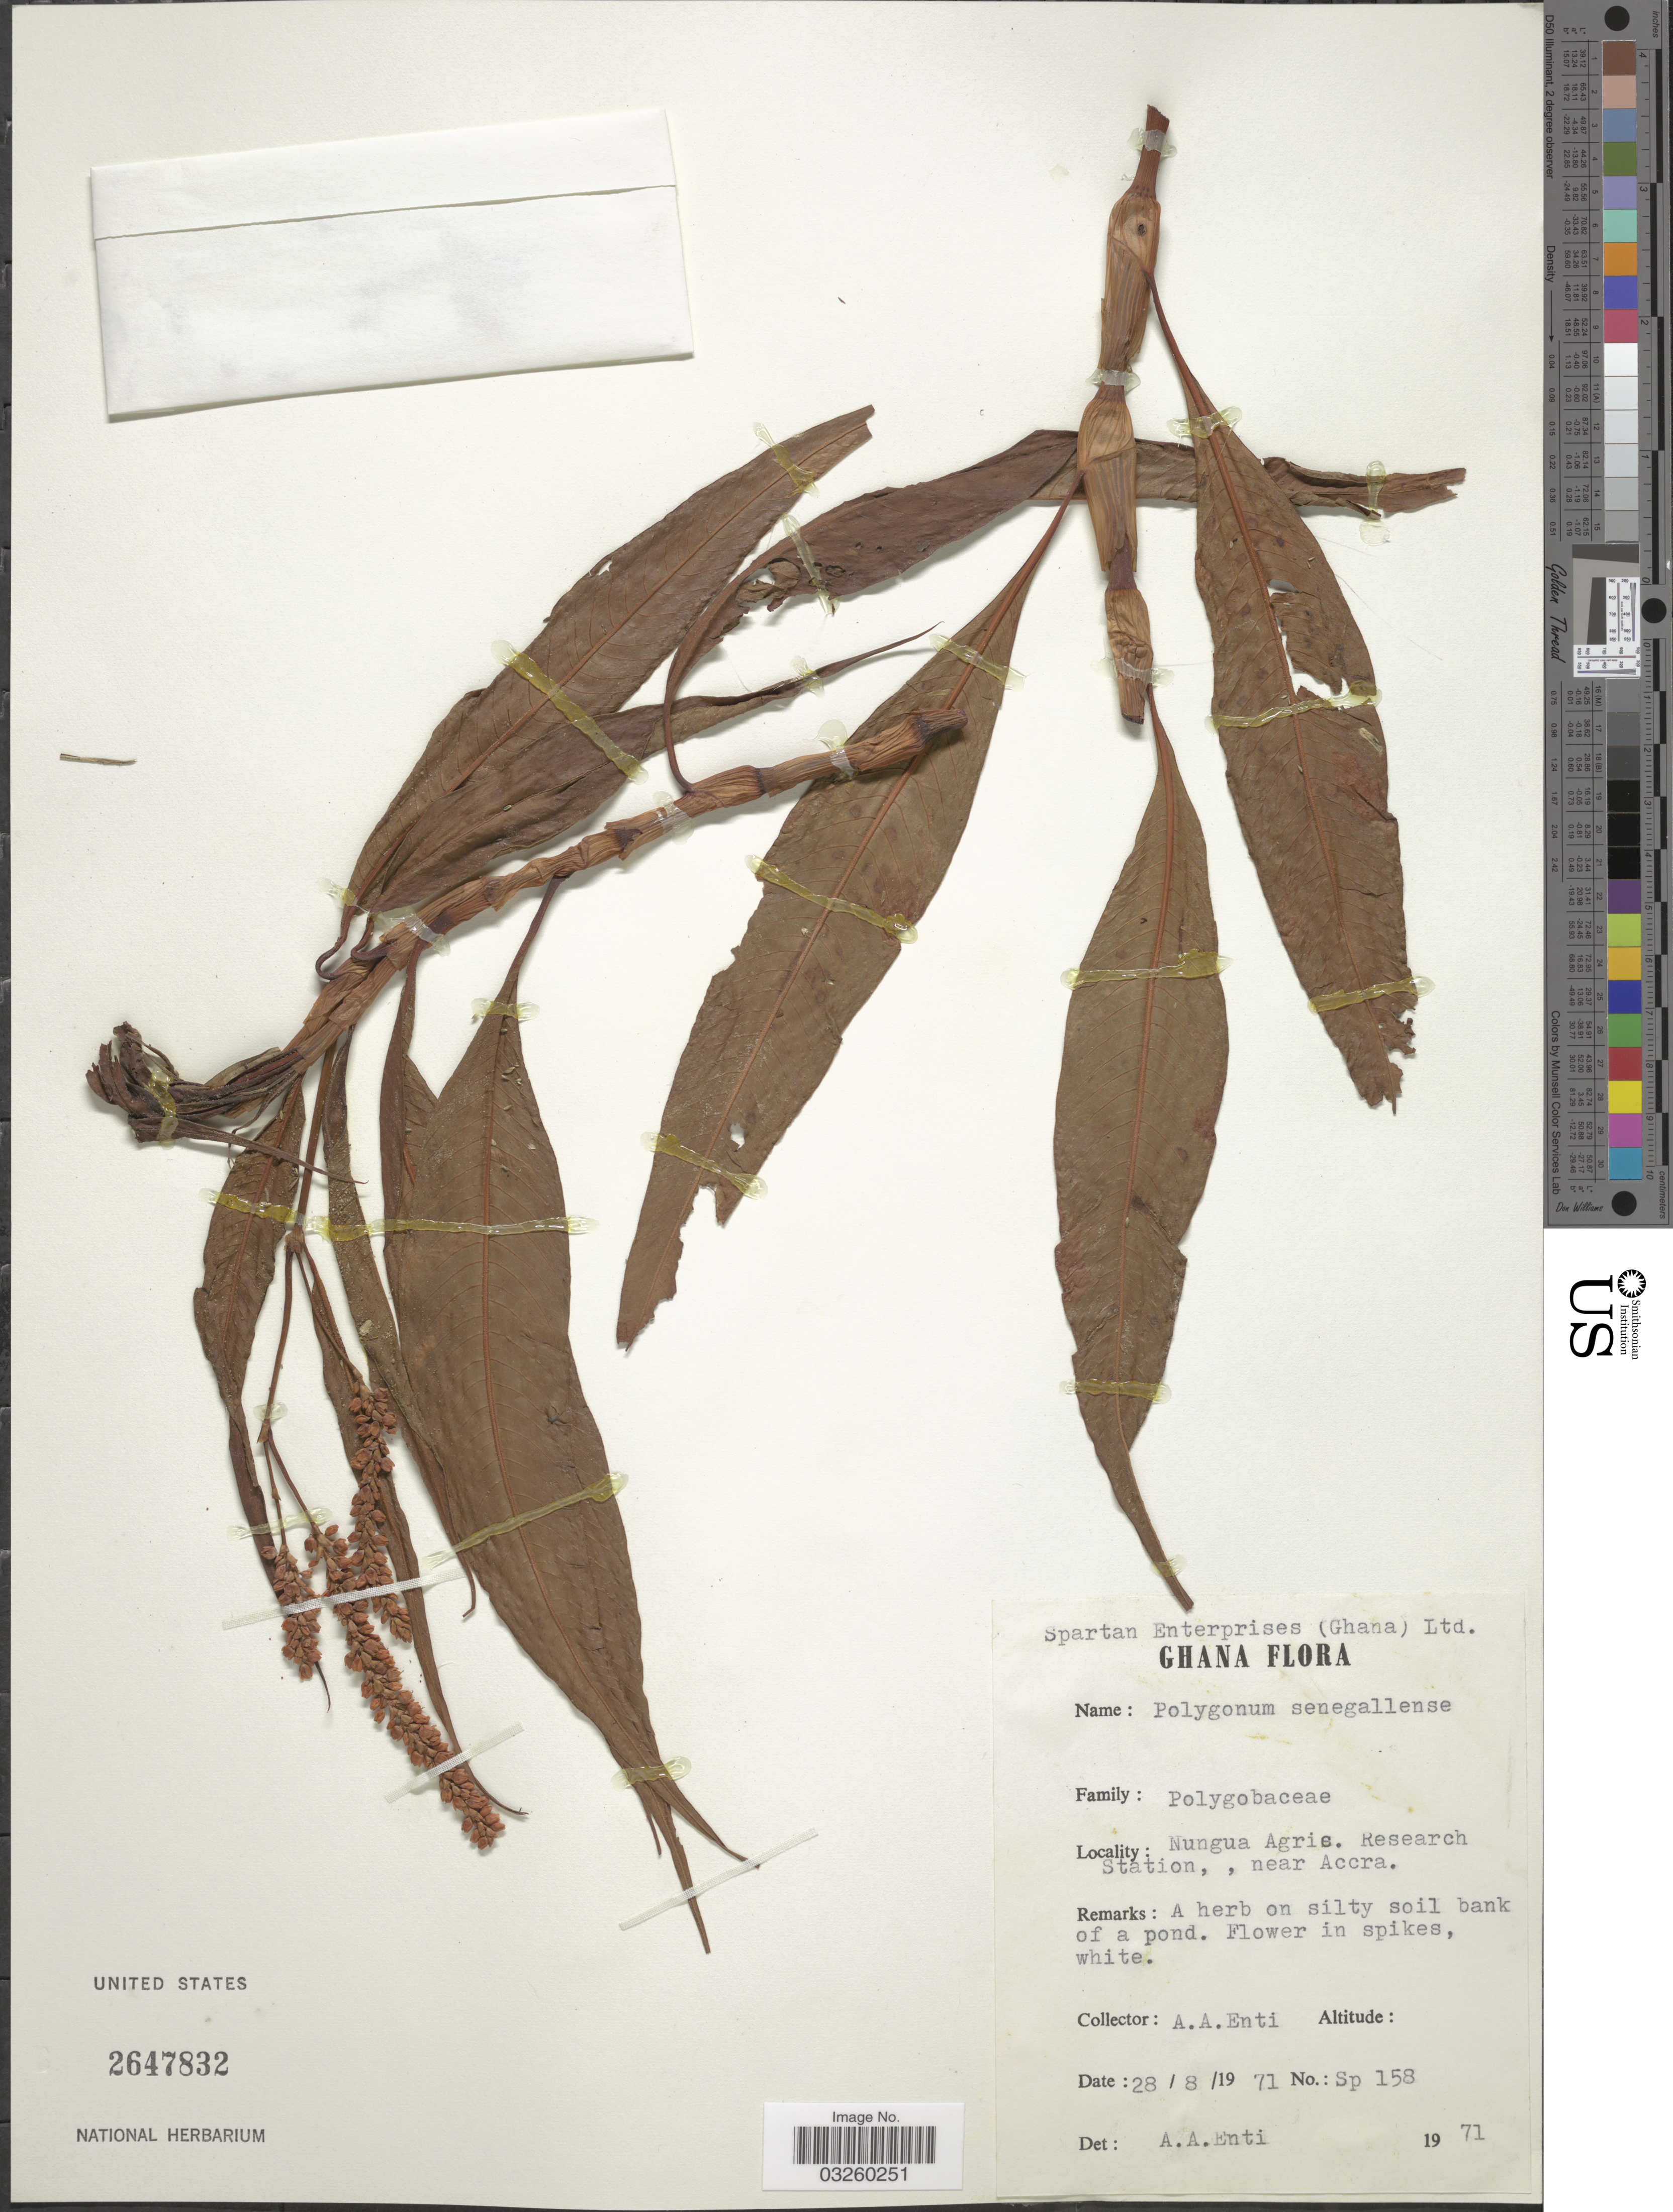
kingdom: Plantae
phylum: Tracheophyta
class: Magnoliopsida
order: Caryophyllales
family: Polygonaceae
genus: Polygonum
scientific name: Polygonum senegalense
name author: Meisn.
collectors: A. Enti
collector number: Sp 158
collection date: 1971-08-28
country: Ghana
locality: Nungua Agric. Research Station, near Accra.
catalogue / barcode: US 2647832